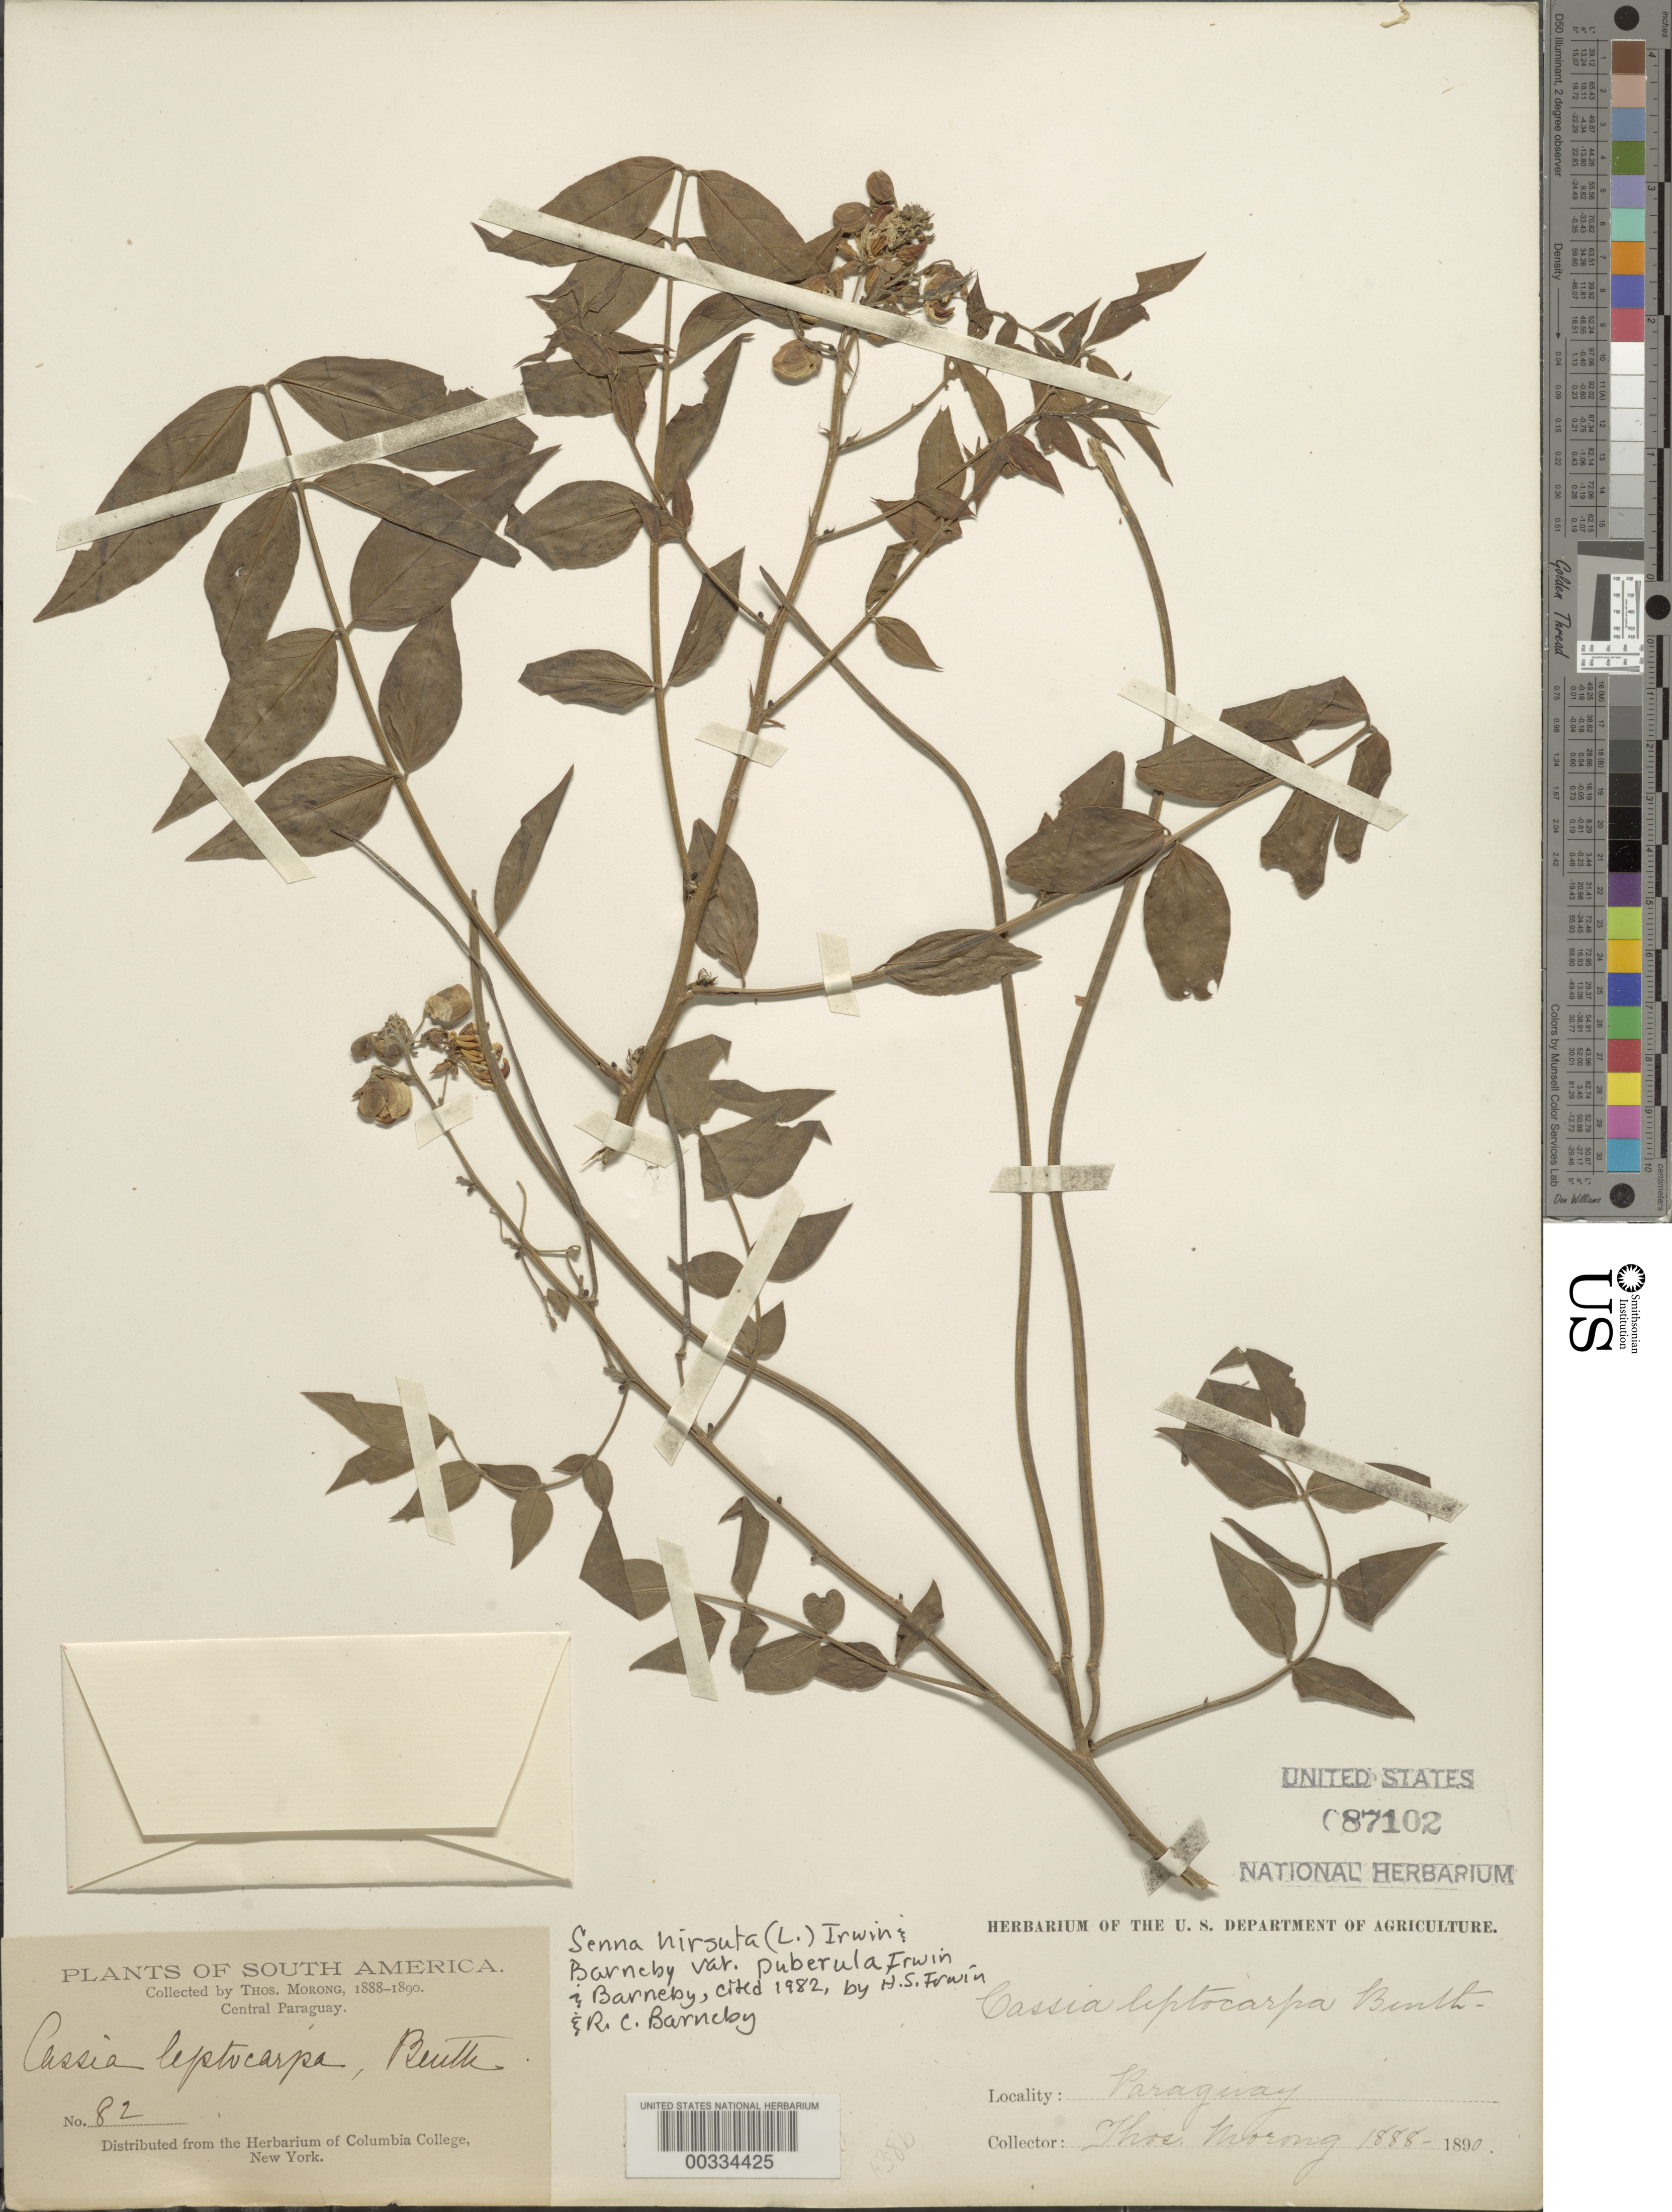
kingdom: Plantae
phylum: Tracheophyta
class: Magnoliopsida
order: Fabales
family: Fabaceae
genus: Senna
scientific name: Senna hirsuta var. puberula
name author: H.S. Irwin & Barneby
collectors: T. Morong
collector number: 82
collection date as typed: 1888 to -- -- 1890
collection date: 1888/1890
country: Paraguay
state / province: Central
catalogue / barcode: US 87102